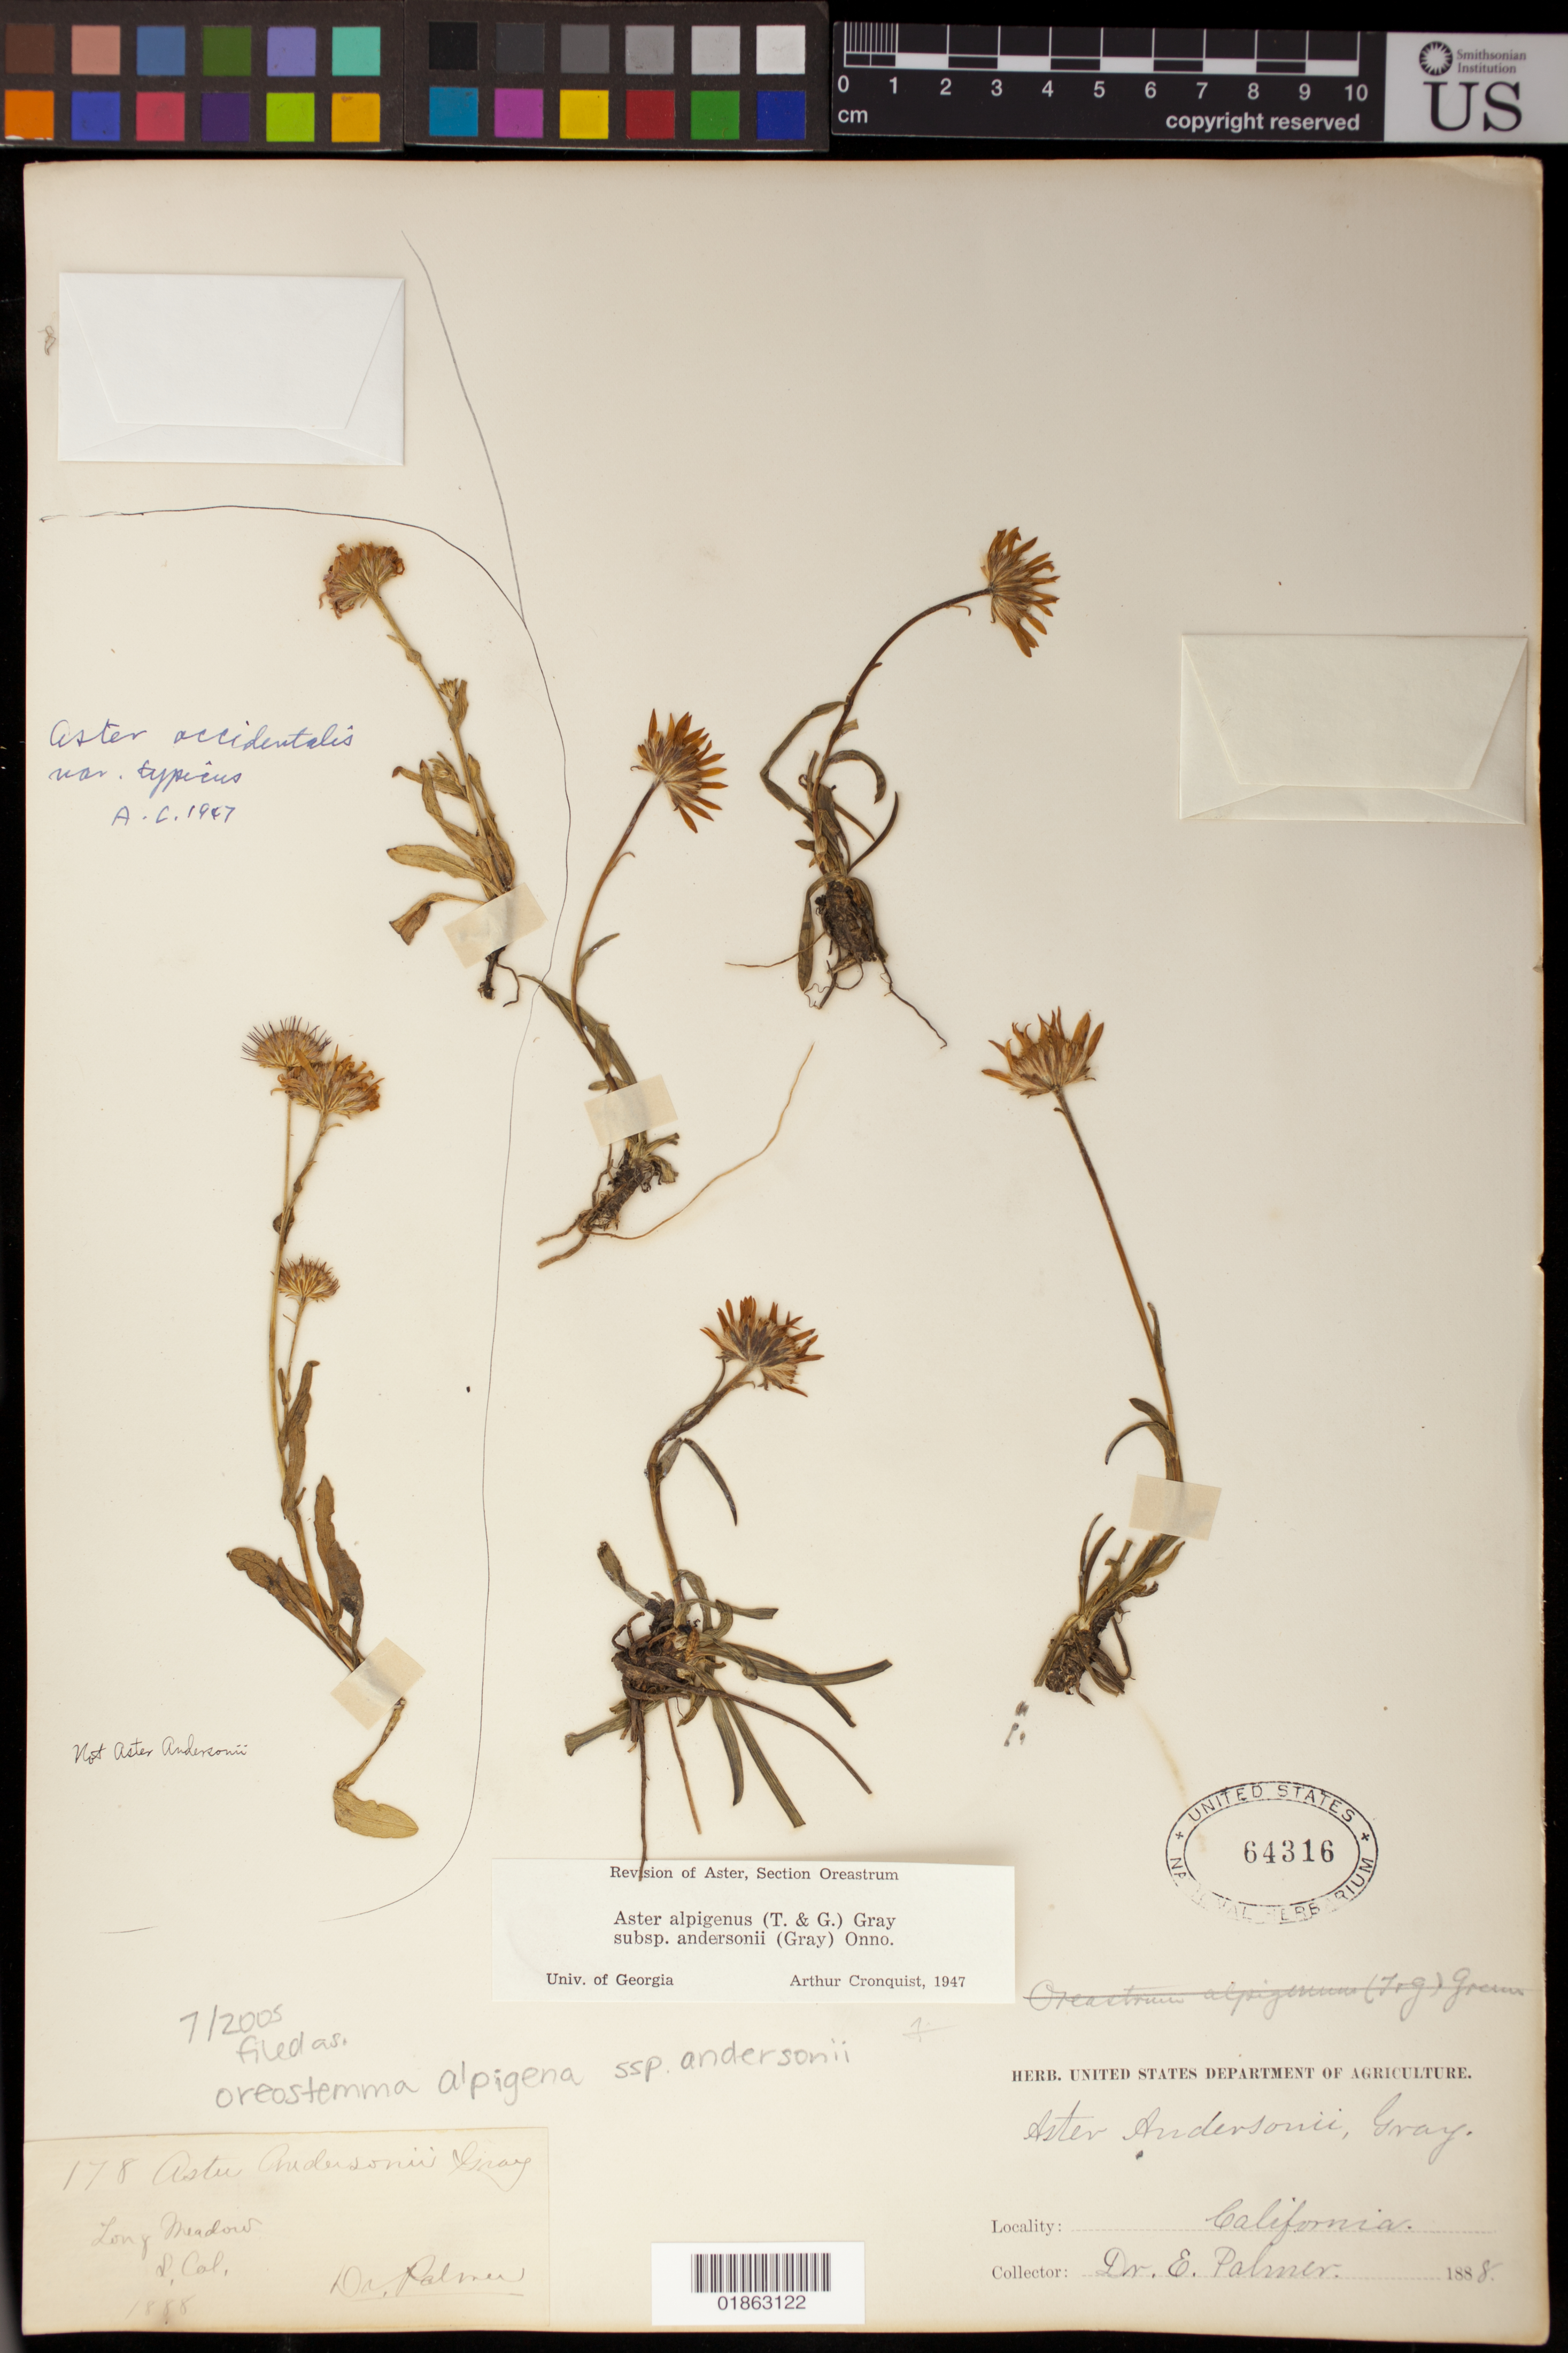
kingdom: Plantae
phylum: Tracheophyta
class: Magnoliopsida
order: Asterales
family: Asteraceae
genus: Oreostemma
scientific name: Oreostemma alpigenum var. andersonii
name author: (A. Gray) G.L. Nesom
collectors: E. Palmer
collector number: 178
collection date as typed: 1888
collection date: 1888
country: United States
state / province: California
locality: Long Meadow, S. California.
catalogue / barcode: US 64316